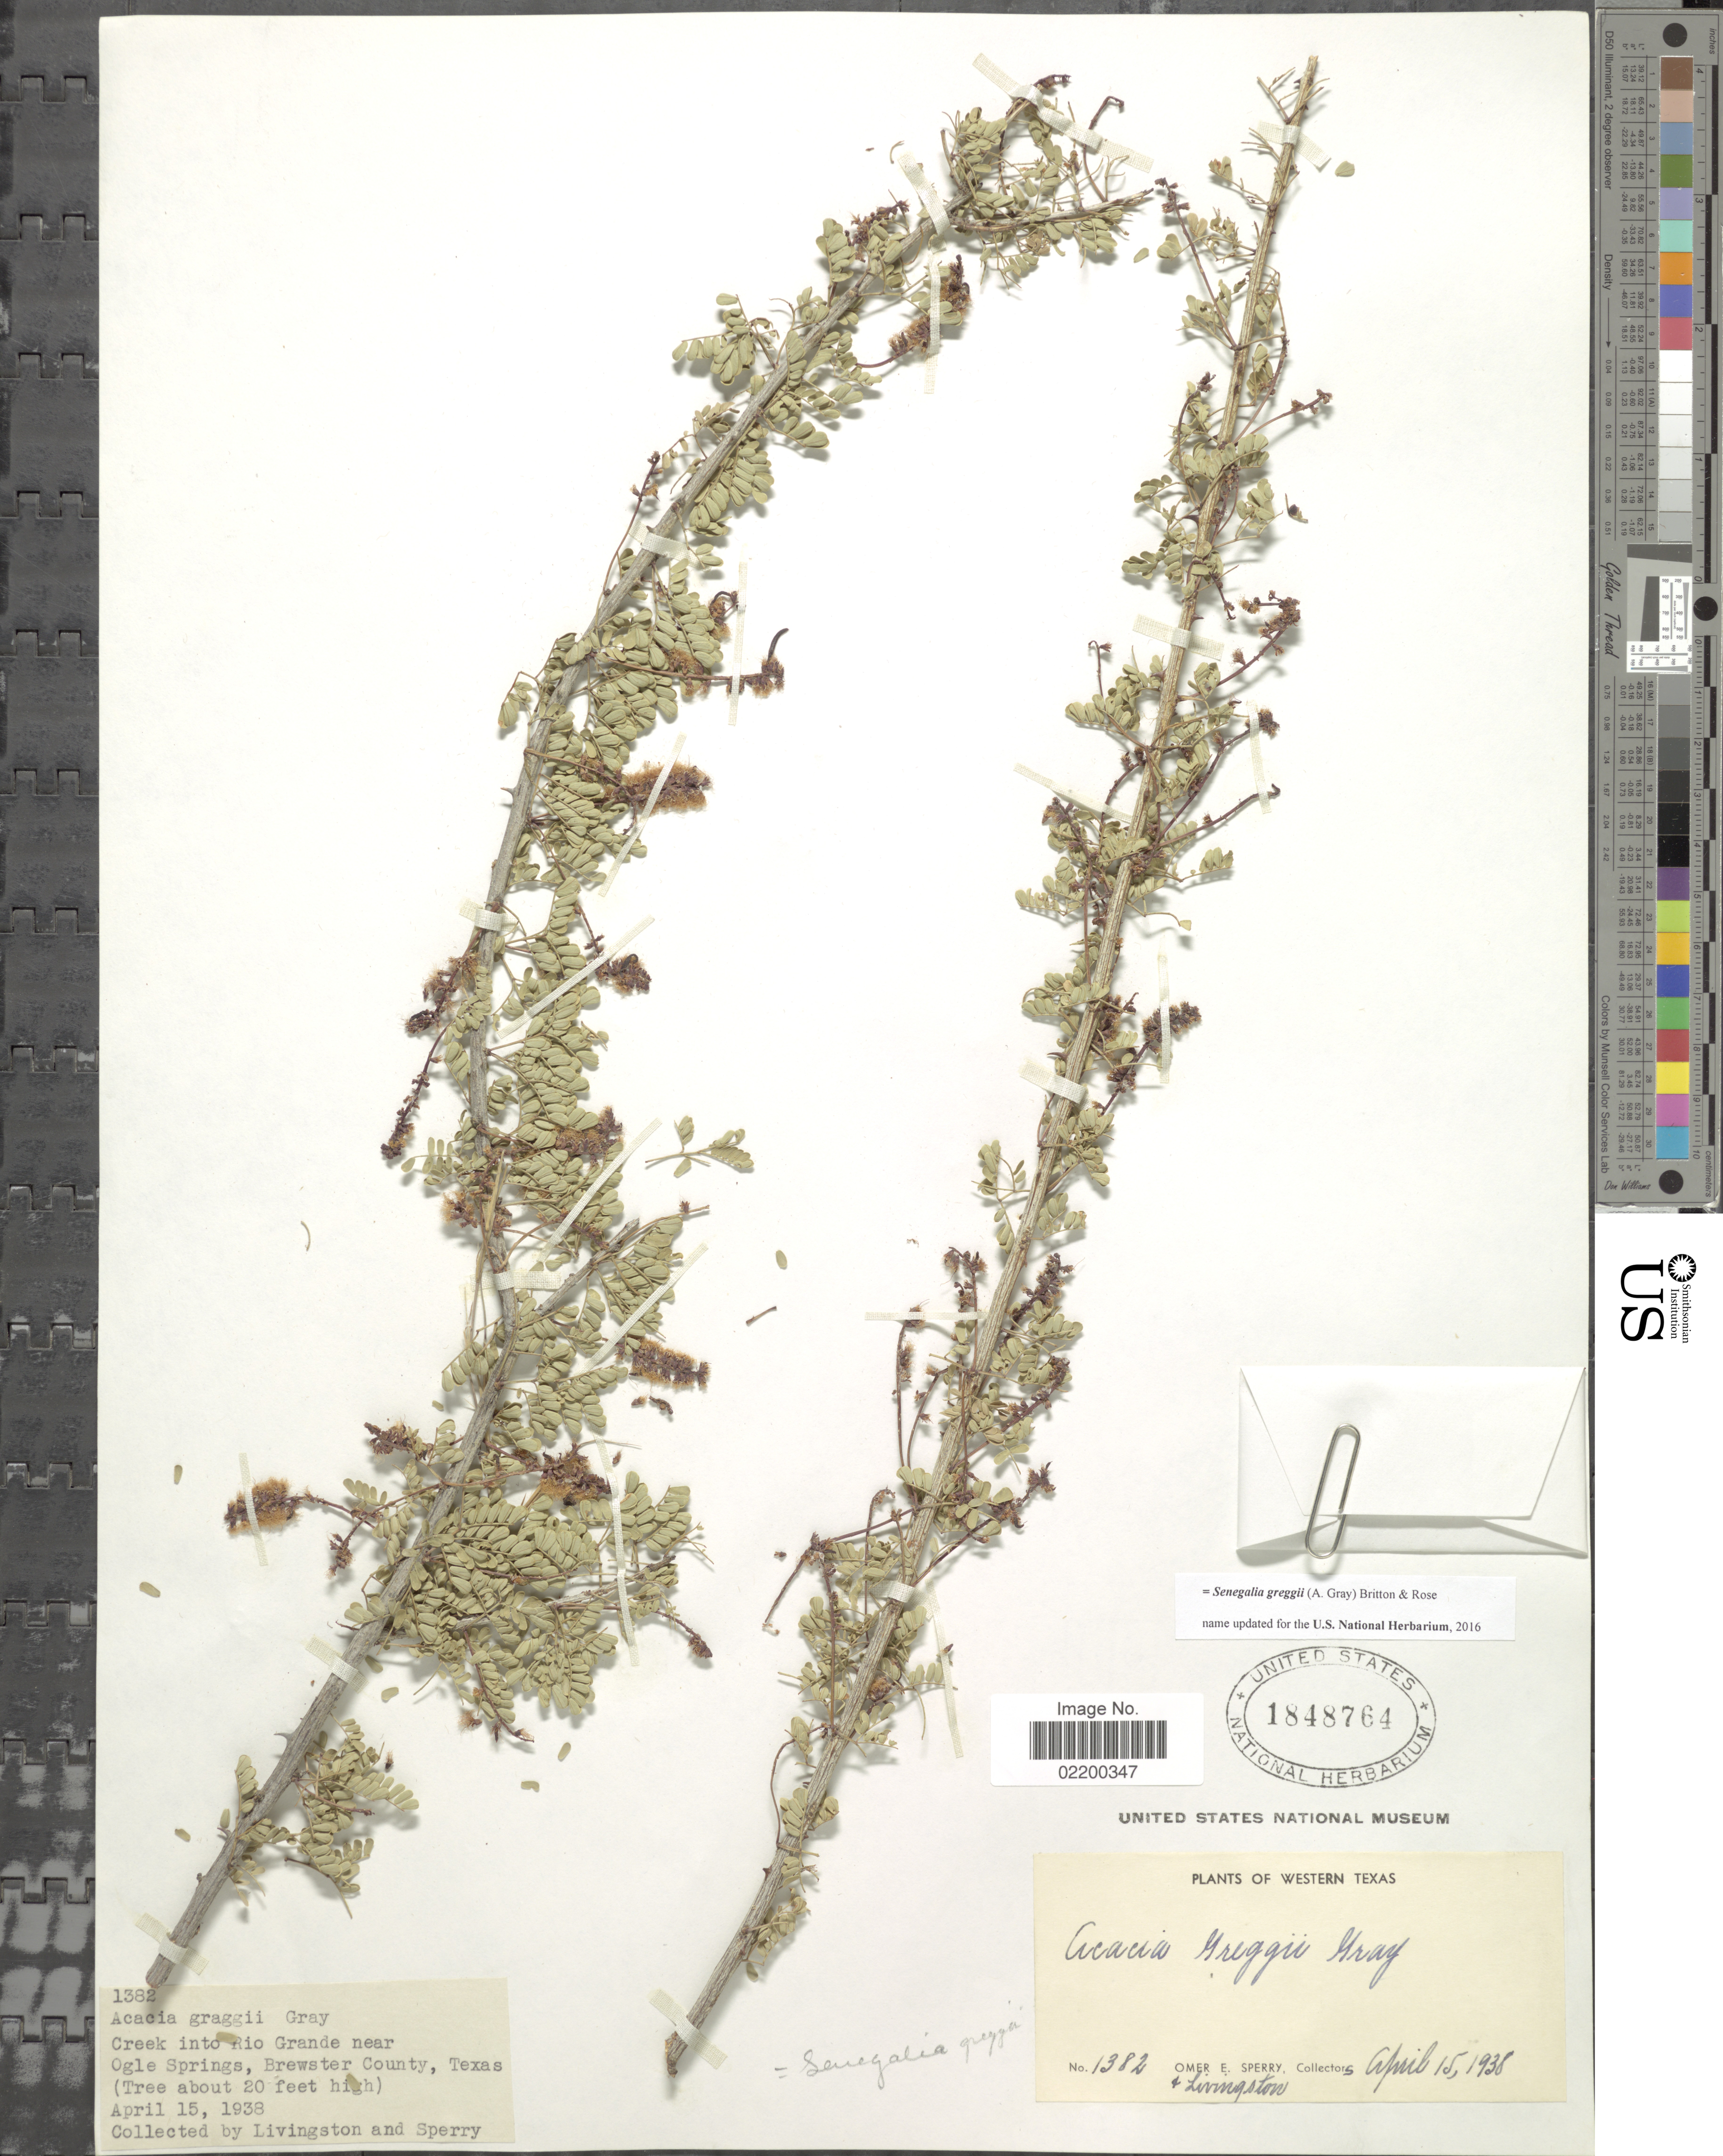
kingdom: Plantae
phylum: Tracheophyta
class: Magnoliopsida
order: Fabales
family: Fabaceae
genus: Senegalia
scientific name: Senegalia greggii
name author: (A. Gray) Britton & Rose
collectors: O. E. Sperry & Livingston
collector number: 1382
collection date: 1938-04-15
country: United States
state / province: Texas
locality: Western Texas, Creek into Rio GRande near Ogle Springs, Brewster County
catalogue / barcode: US 1848764